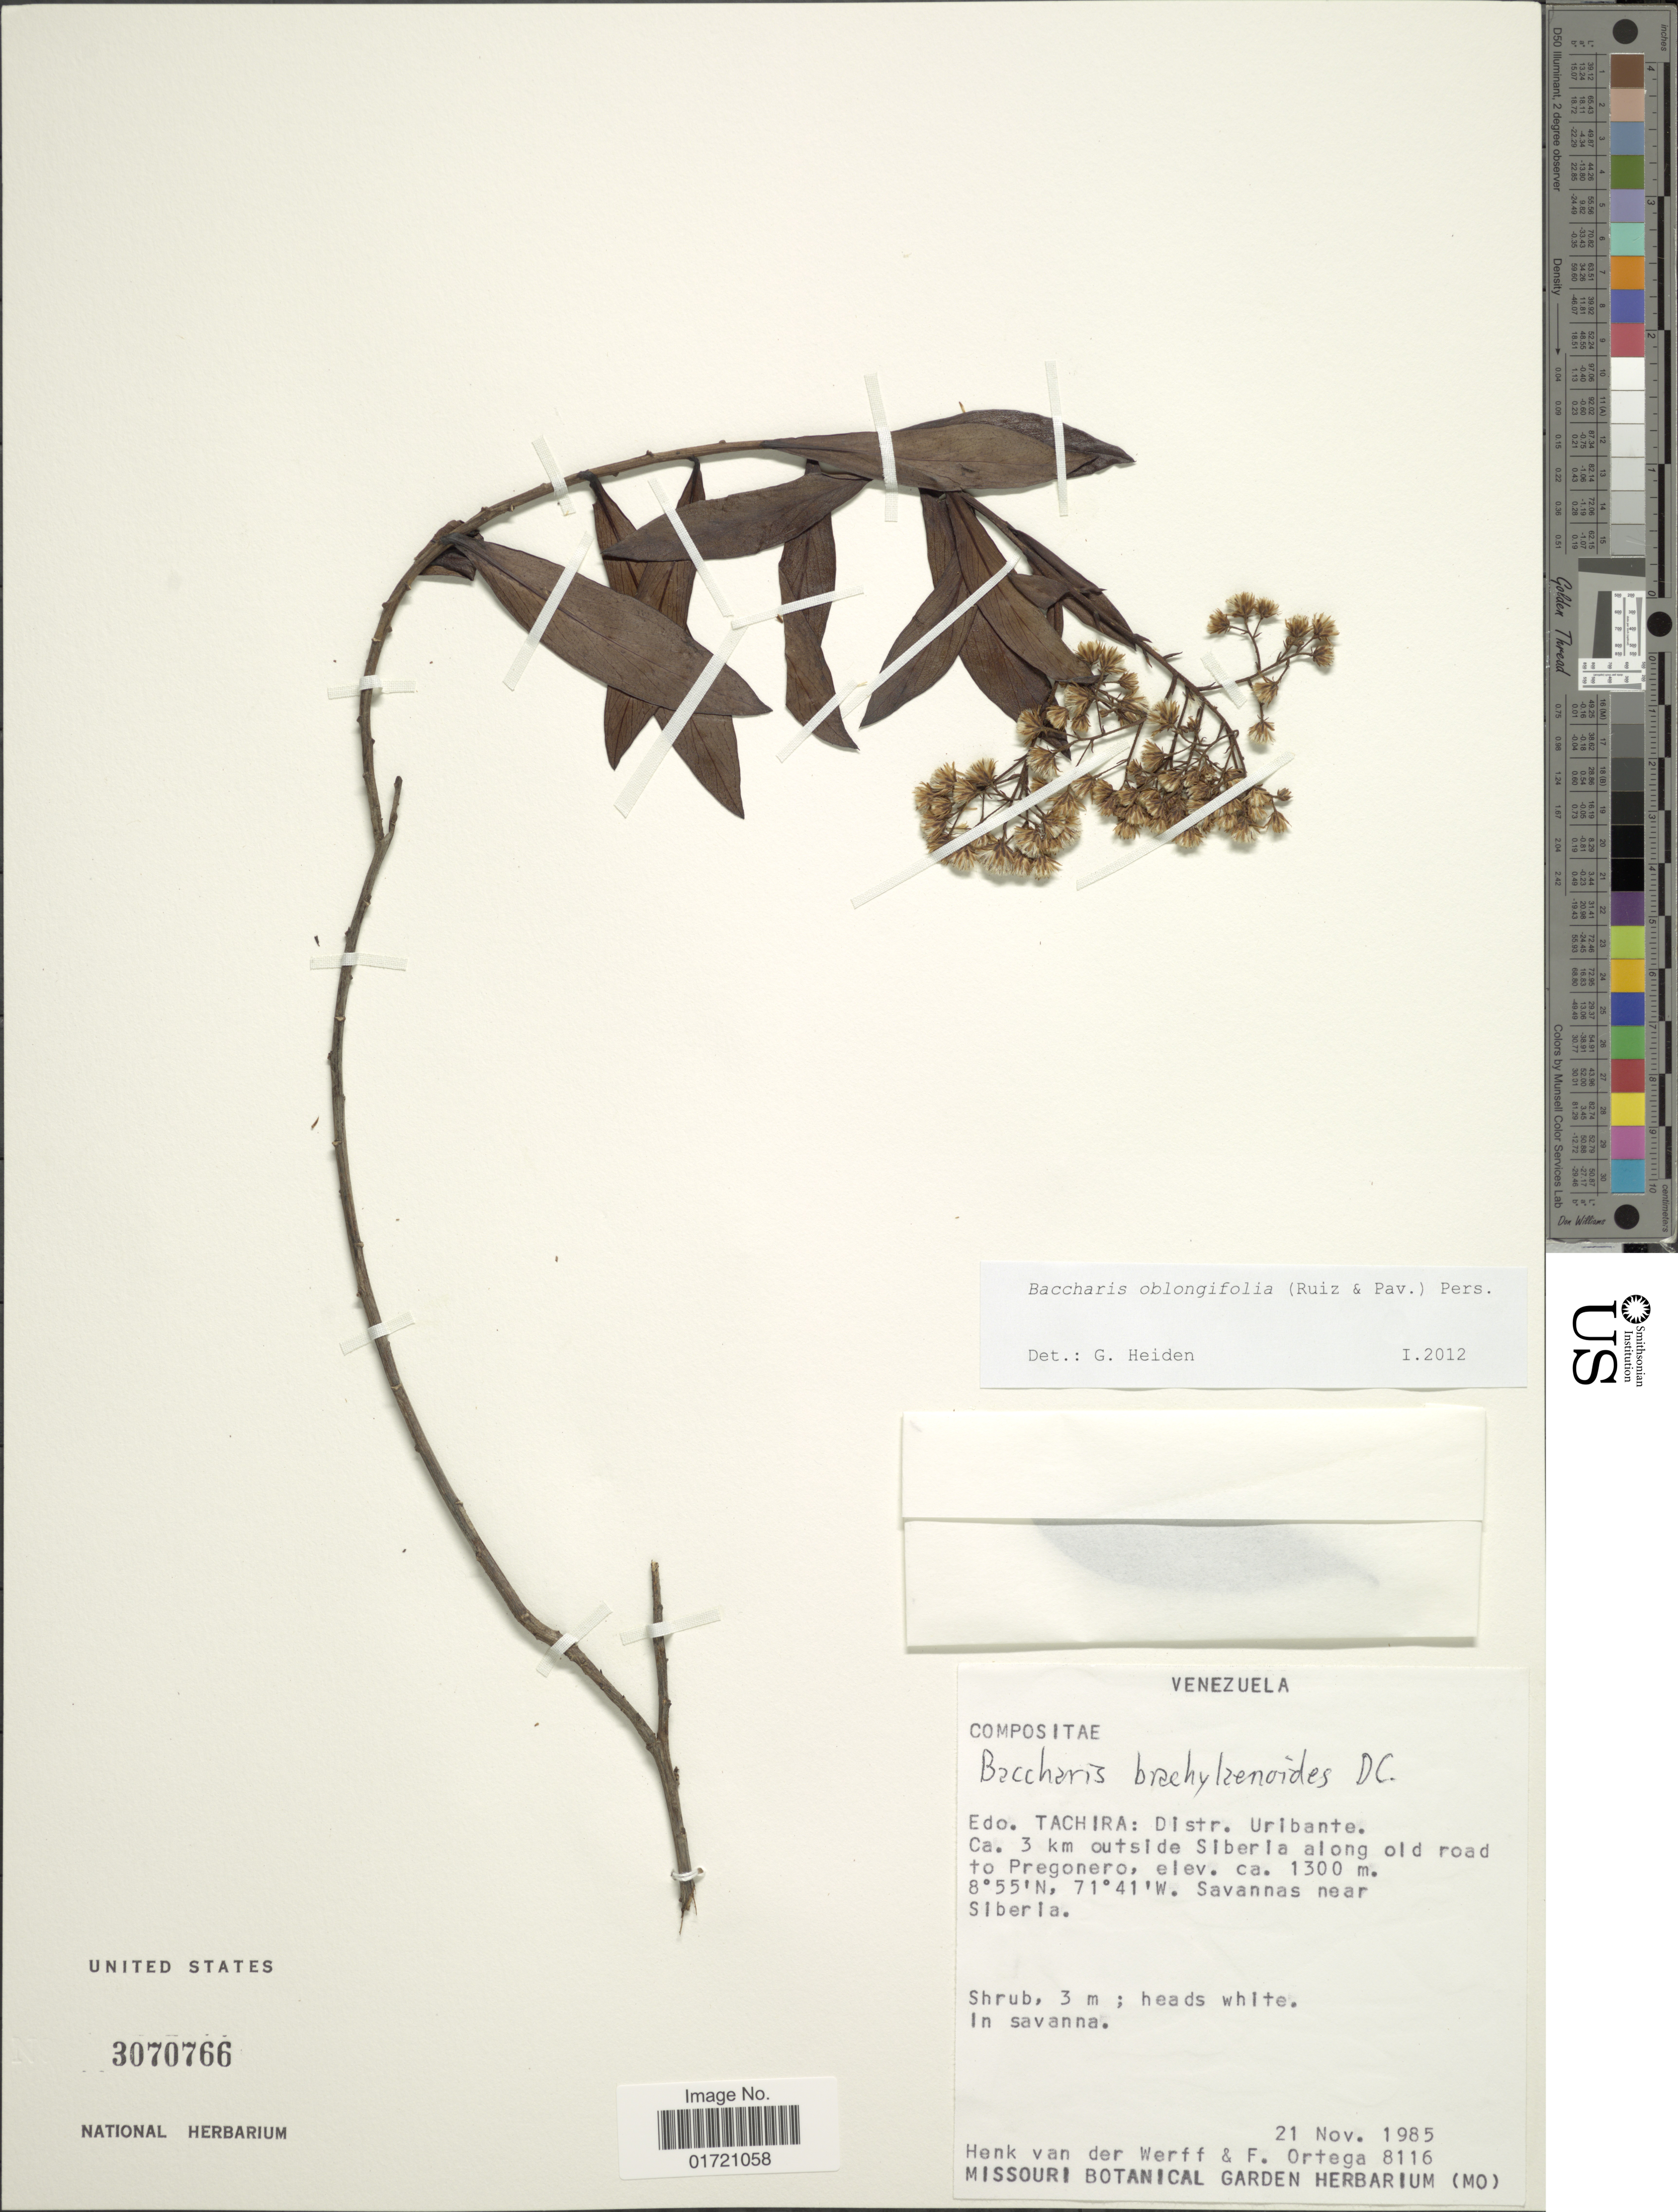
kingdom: Plantae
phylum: Tracheophyta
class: Magnoliopsida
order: Asterales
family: Asteraceae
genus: Baccharis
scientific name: Baccharis oblongifolia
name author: (Ruiz & Pav.) Pers.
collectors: H. van der Werff & F. J. Ortega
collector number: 8116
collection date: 1985-11-21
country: Venezuela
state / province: Tachira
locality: Edo. Tachira: Distr. Uribante. Ca. 3 km outside Siberia along old road to Pregonero.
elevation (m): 1300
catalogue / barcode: US 3070766